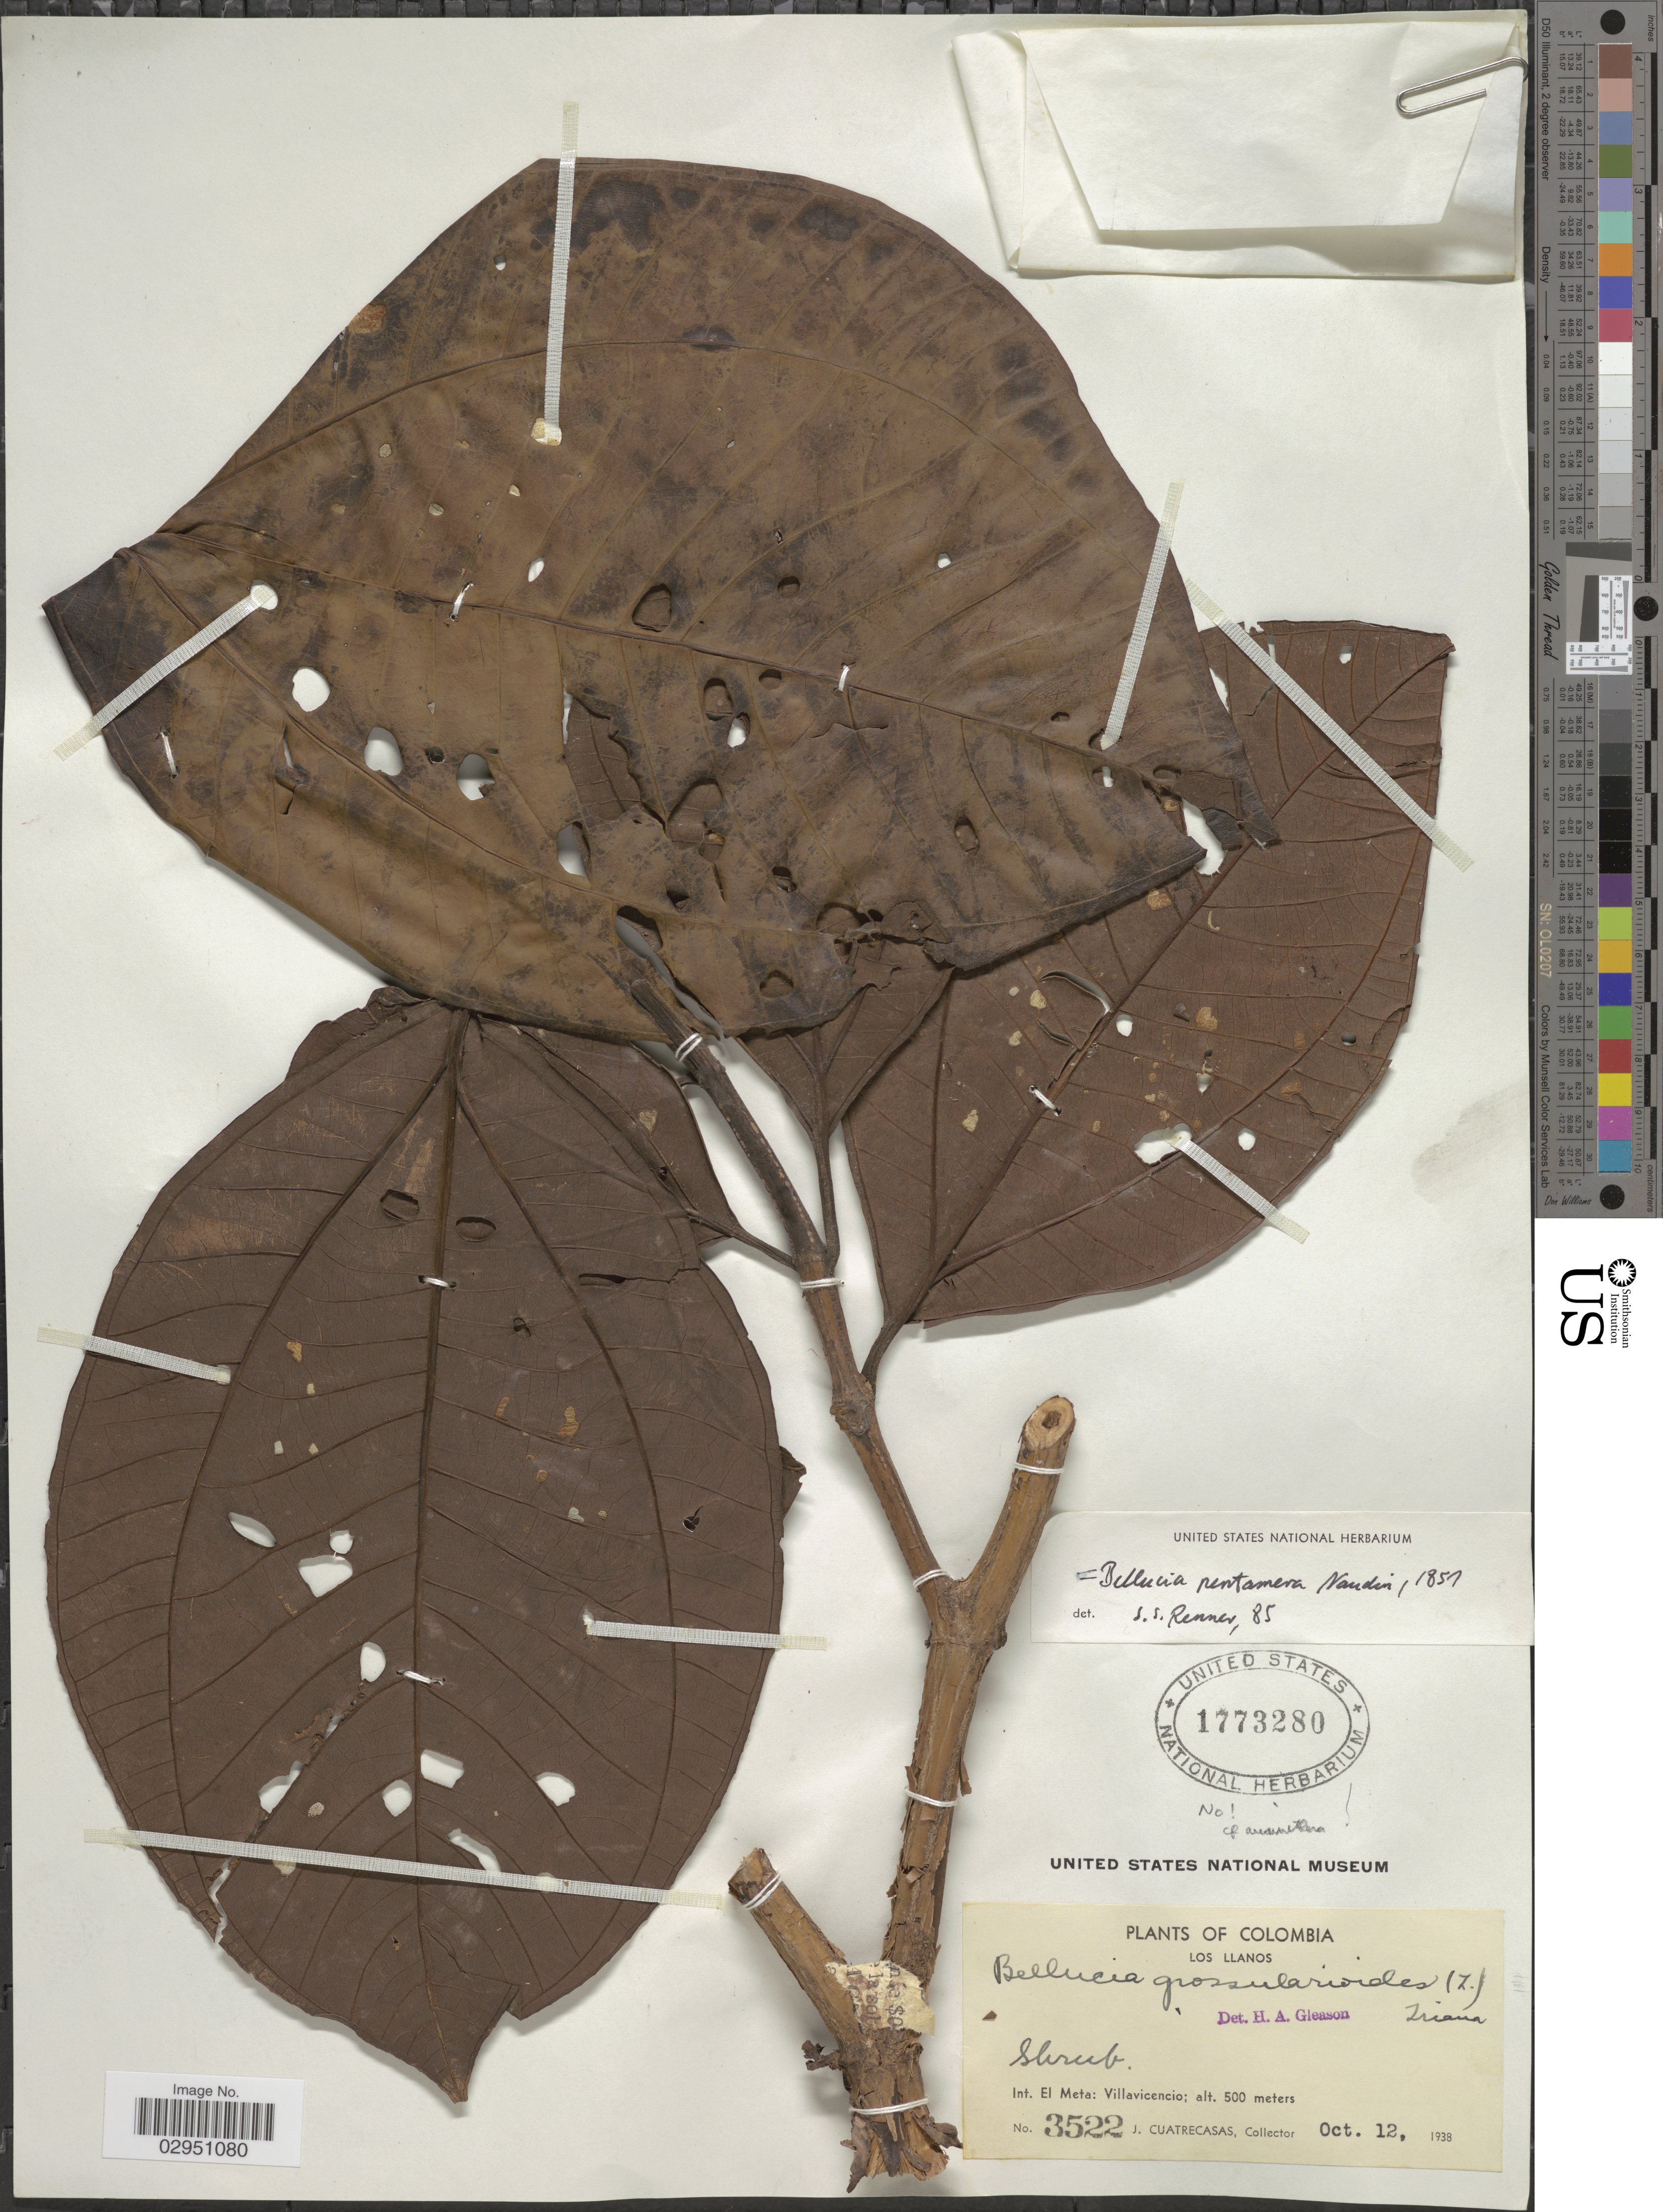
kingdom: Plantae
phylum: Tracheophyta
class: Magnoliopsida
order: Myrtales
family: Melastomataceae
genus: Bellucia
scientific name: Bellucia pentamera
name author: Naudin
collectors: J. Cuatrecasas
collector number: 3522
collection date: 1938-10-12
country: Colombia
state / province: Meta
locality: Los Llanos. Int. El Meta: Villavicencio.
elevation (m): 500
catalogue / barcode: US 1773280